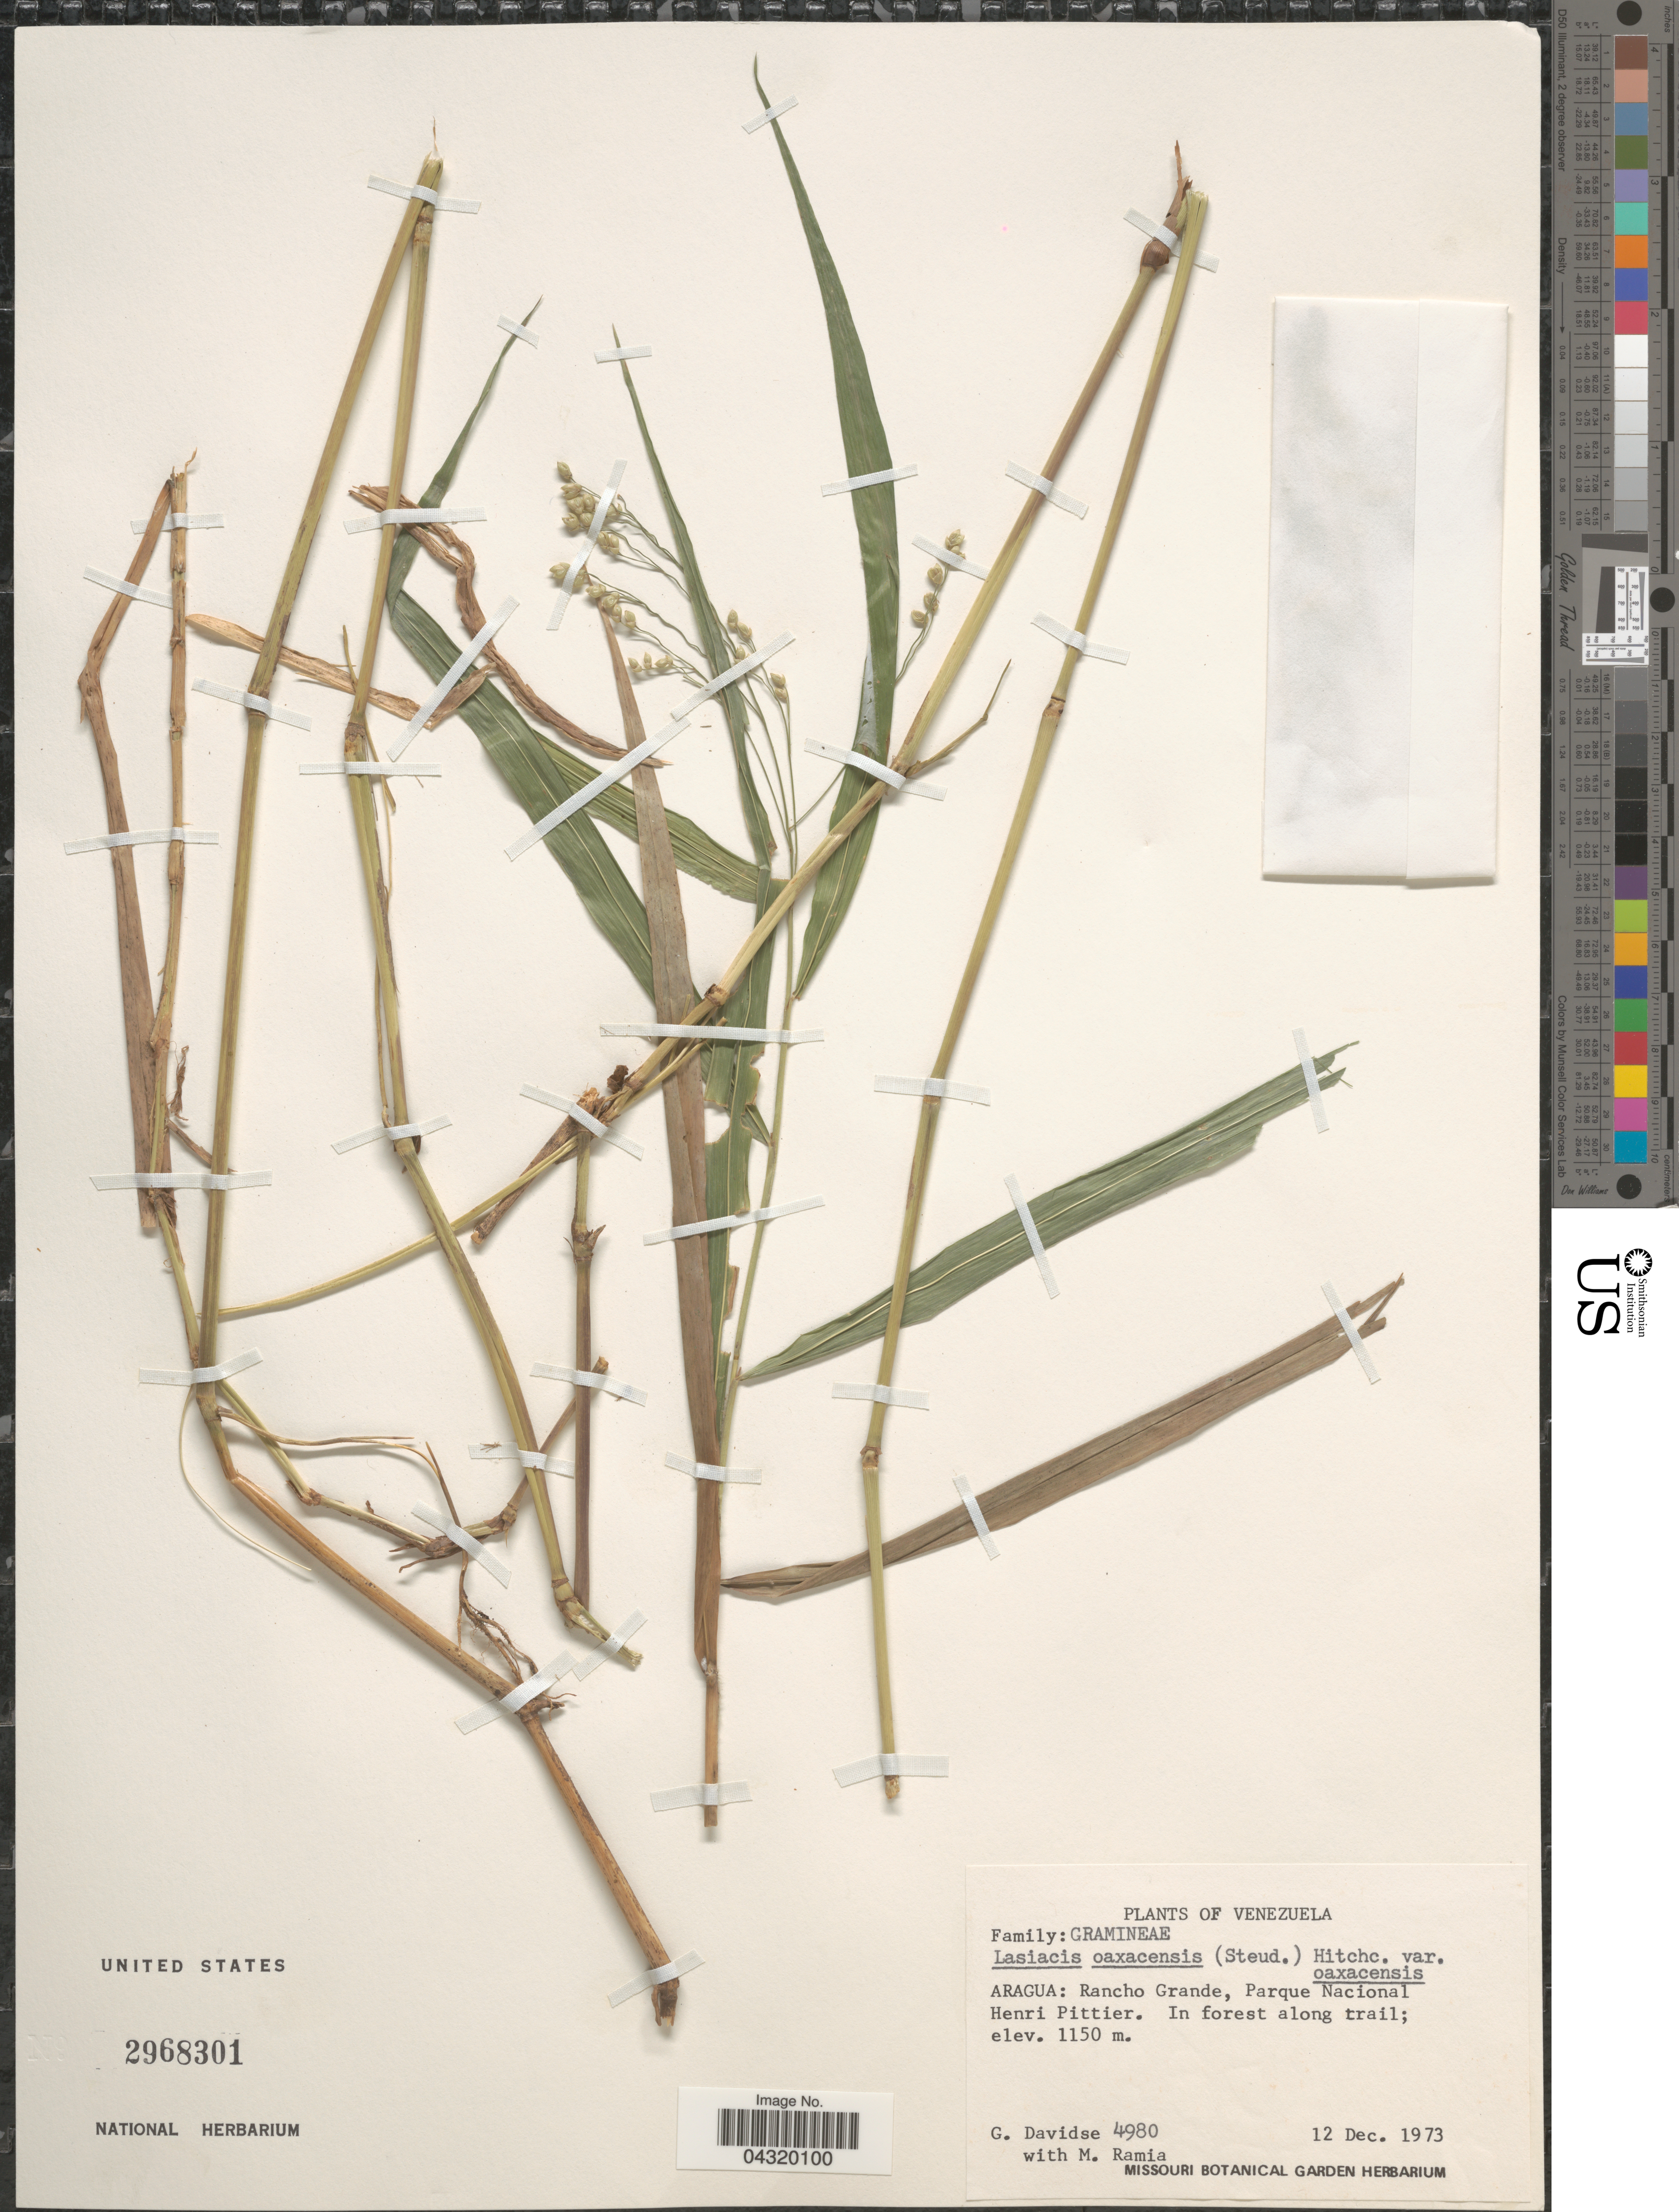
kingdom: Plantae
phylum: Tracheophyta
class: Liliopsida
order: Poales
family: Poaceae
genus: Lasiacis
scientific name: Lasiacis oaxacensis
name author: (Steud.) Hitchc.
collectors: G. Davidse & M. Ramia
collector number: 4980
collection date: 1973-12-12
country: Venezuela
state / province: Aragua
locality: Rancho Grande, Parque Nacional Henri Pittier.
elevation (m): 1150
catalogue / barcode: US 2968301